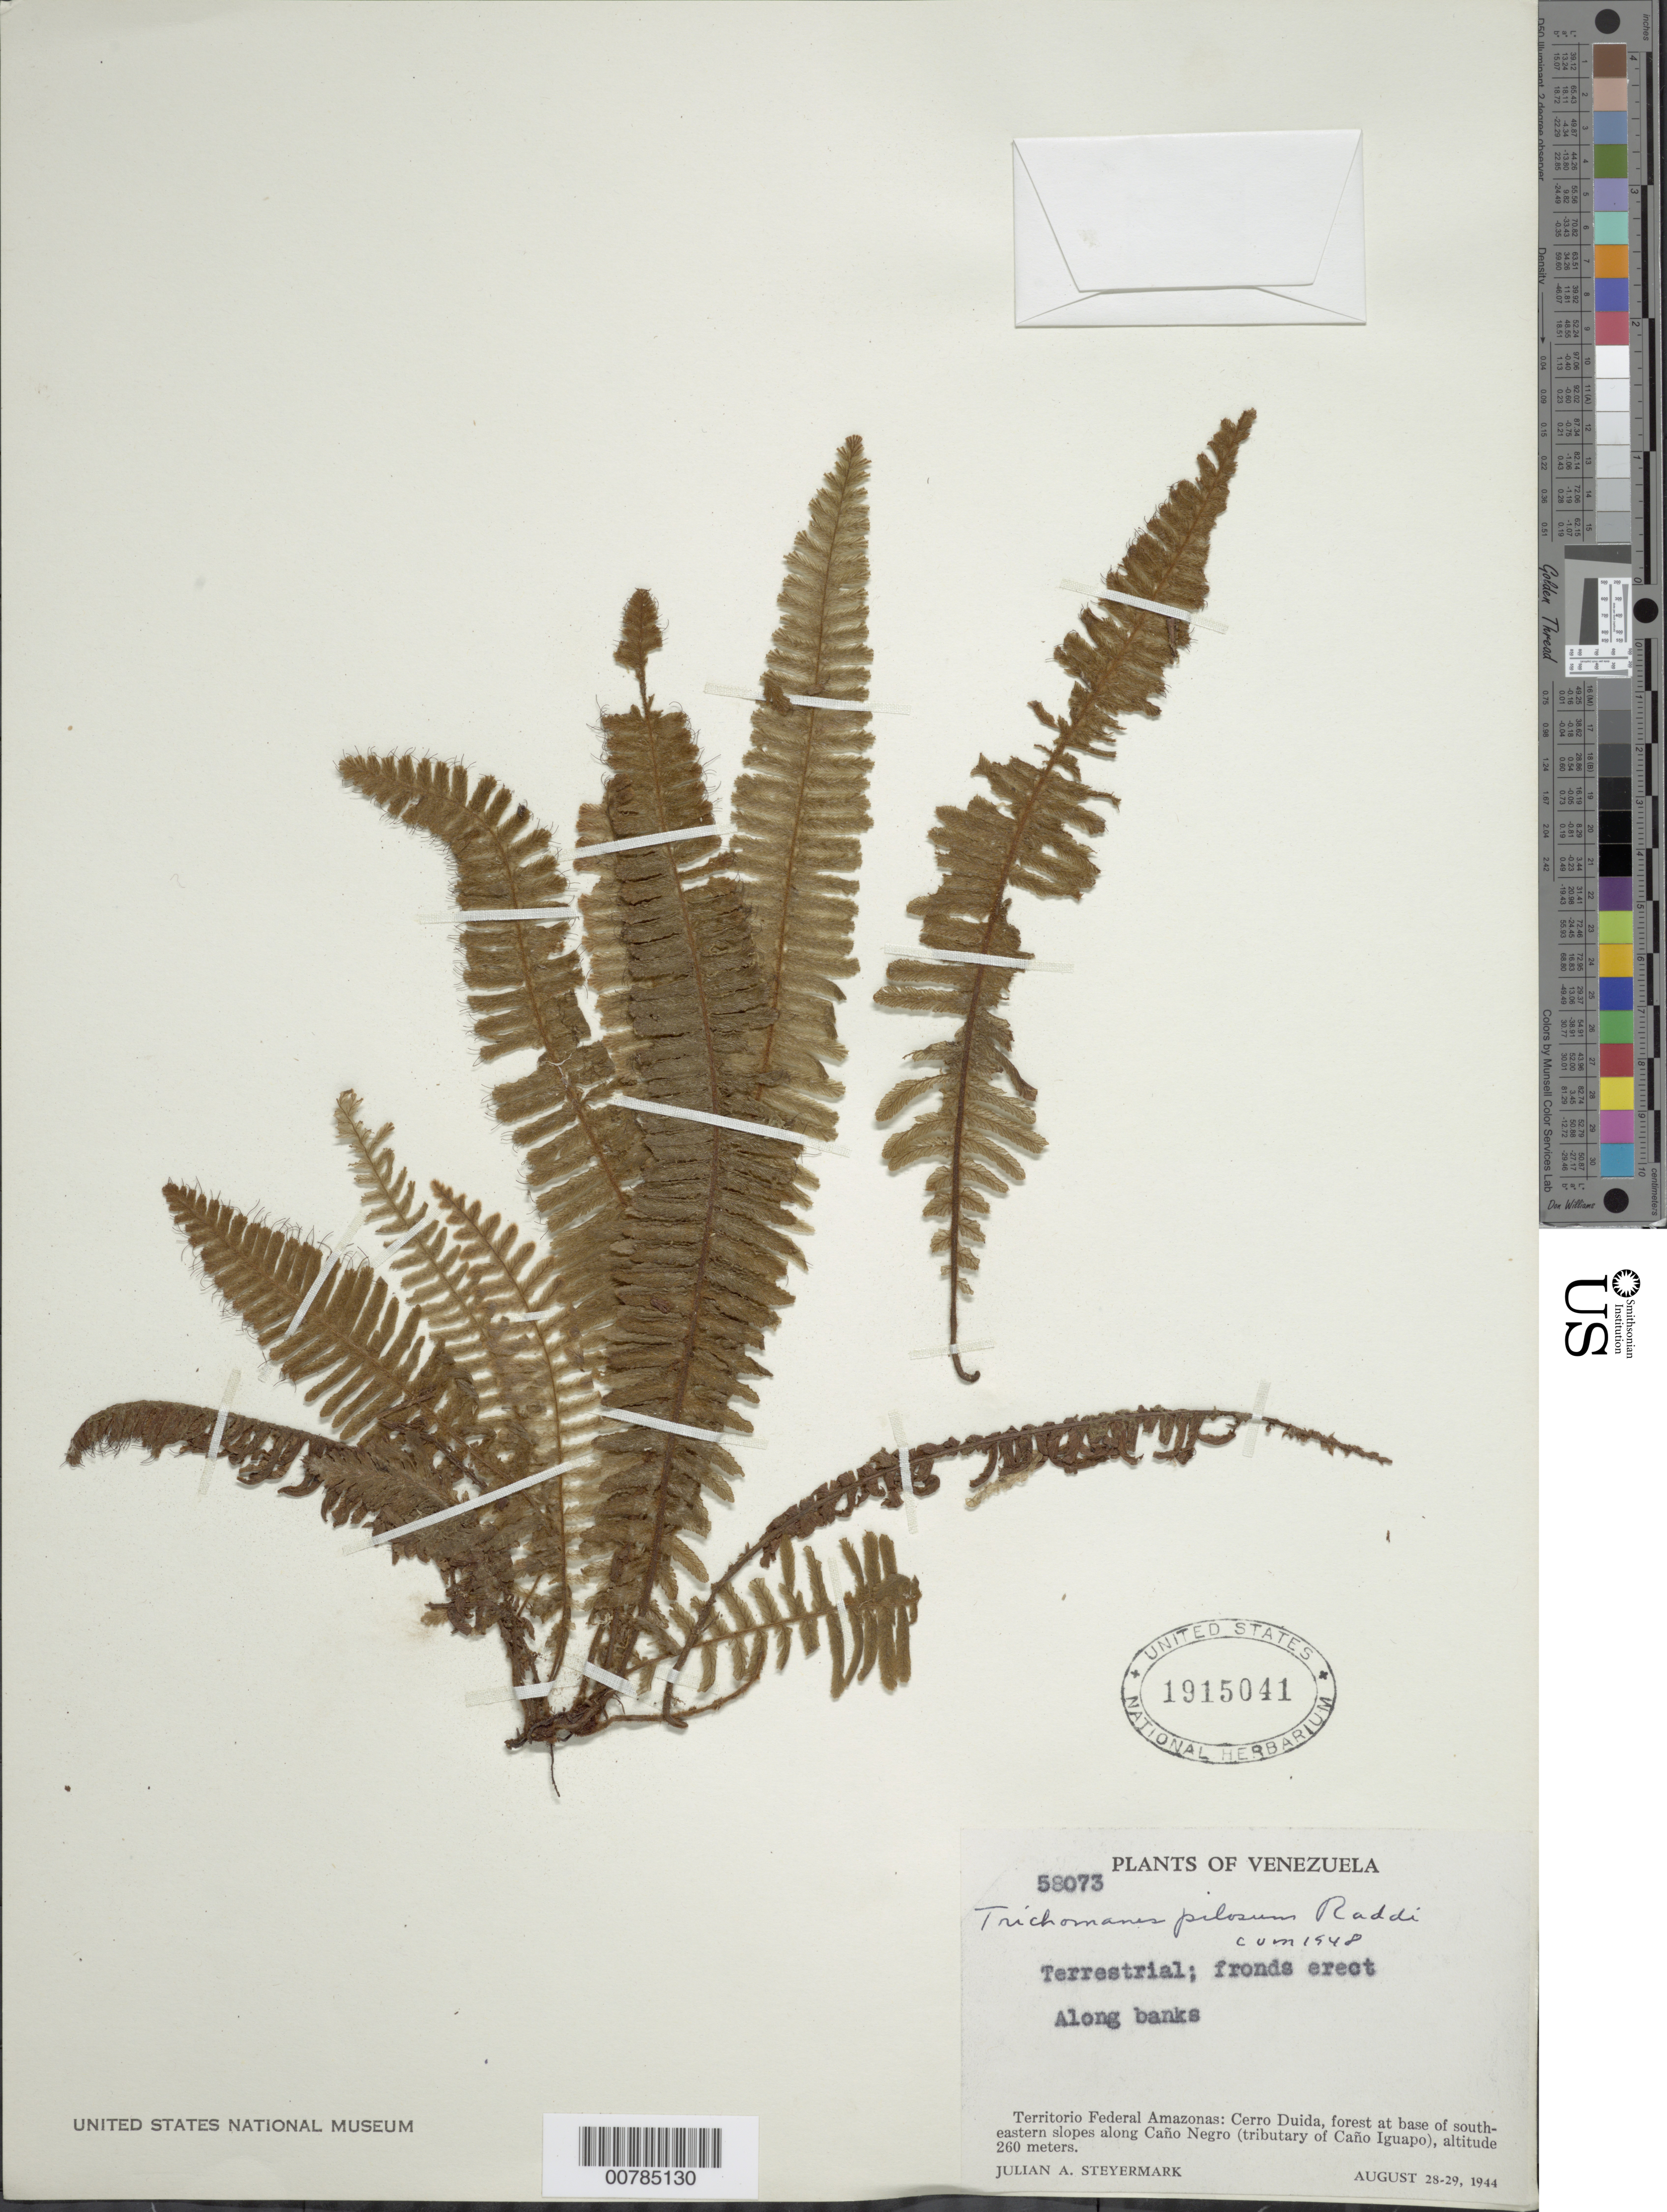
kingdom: Plantae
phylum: Tracheophyta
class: Polypodiopsida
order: Hymenophyllales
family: Hymenophyllaceae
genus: Trichomanes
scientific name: Trichomanes martiusii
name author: C. Presl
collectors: J. Steyermark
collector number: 58073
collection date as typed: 28-Aug-44 to 29-Aug-44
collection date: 1944-08-28/1944-08-29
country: Venezuela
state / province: Amazonas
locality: Cerro Duida, southeastern-facing slopes along Caño Negro (tributary of Caño Iguapo)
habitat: Along riverbanks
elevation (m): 260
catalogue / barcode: US 1915041